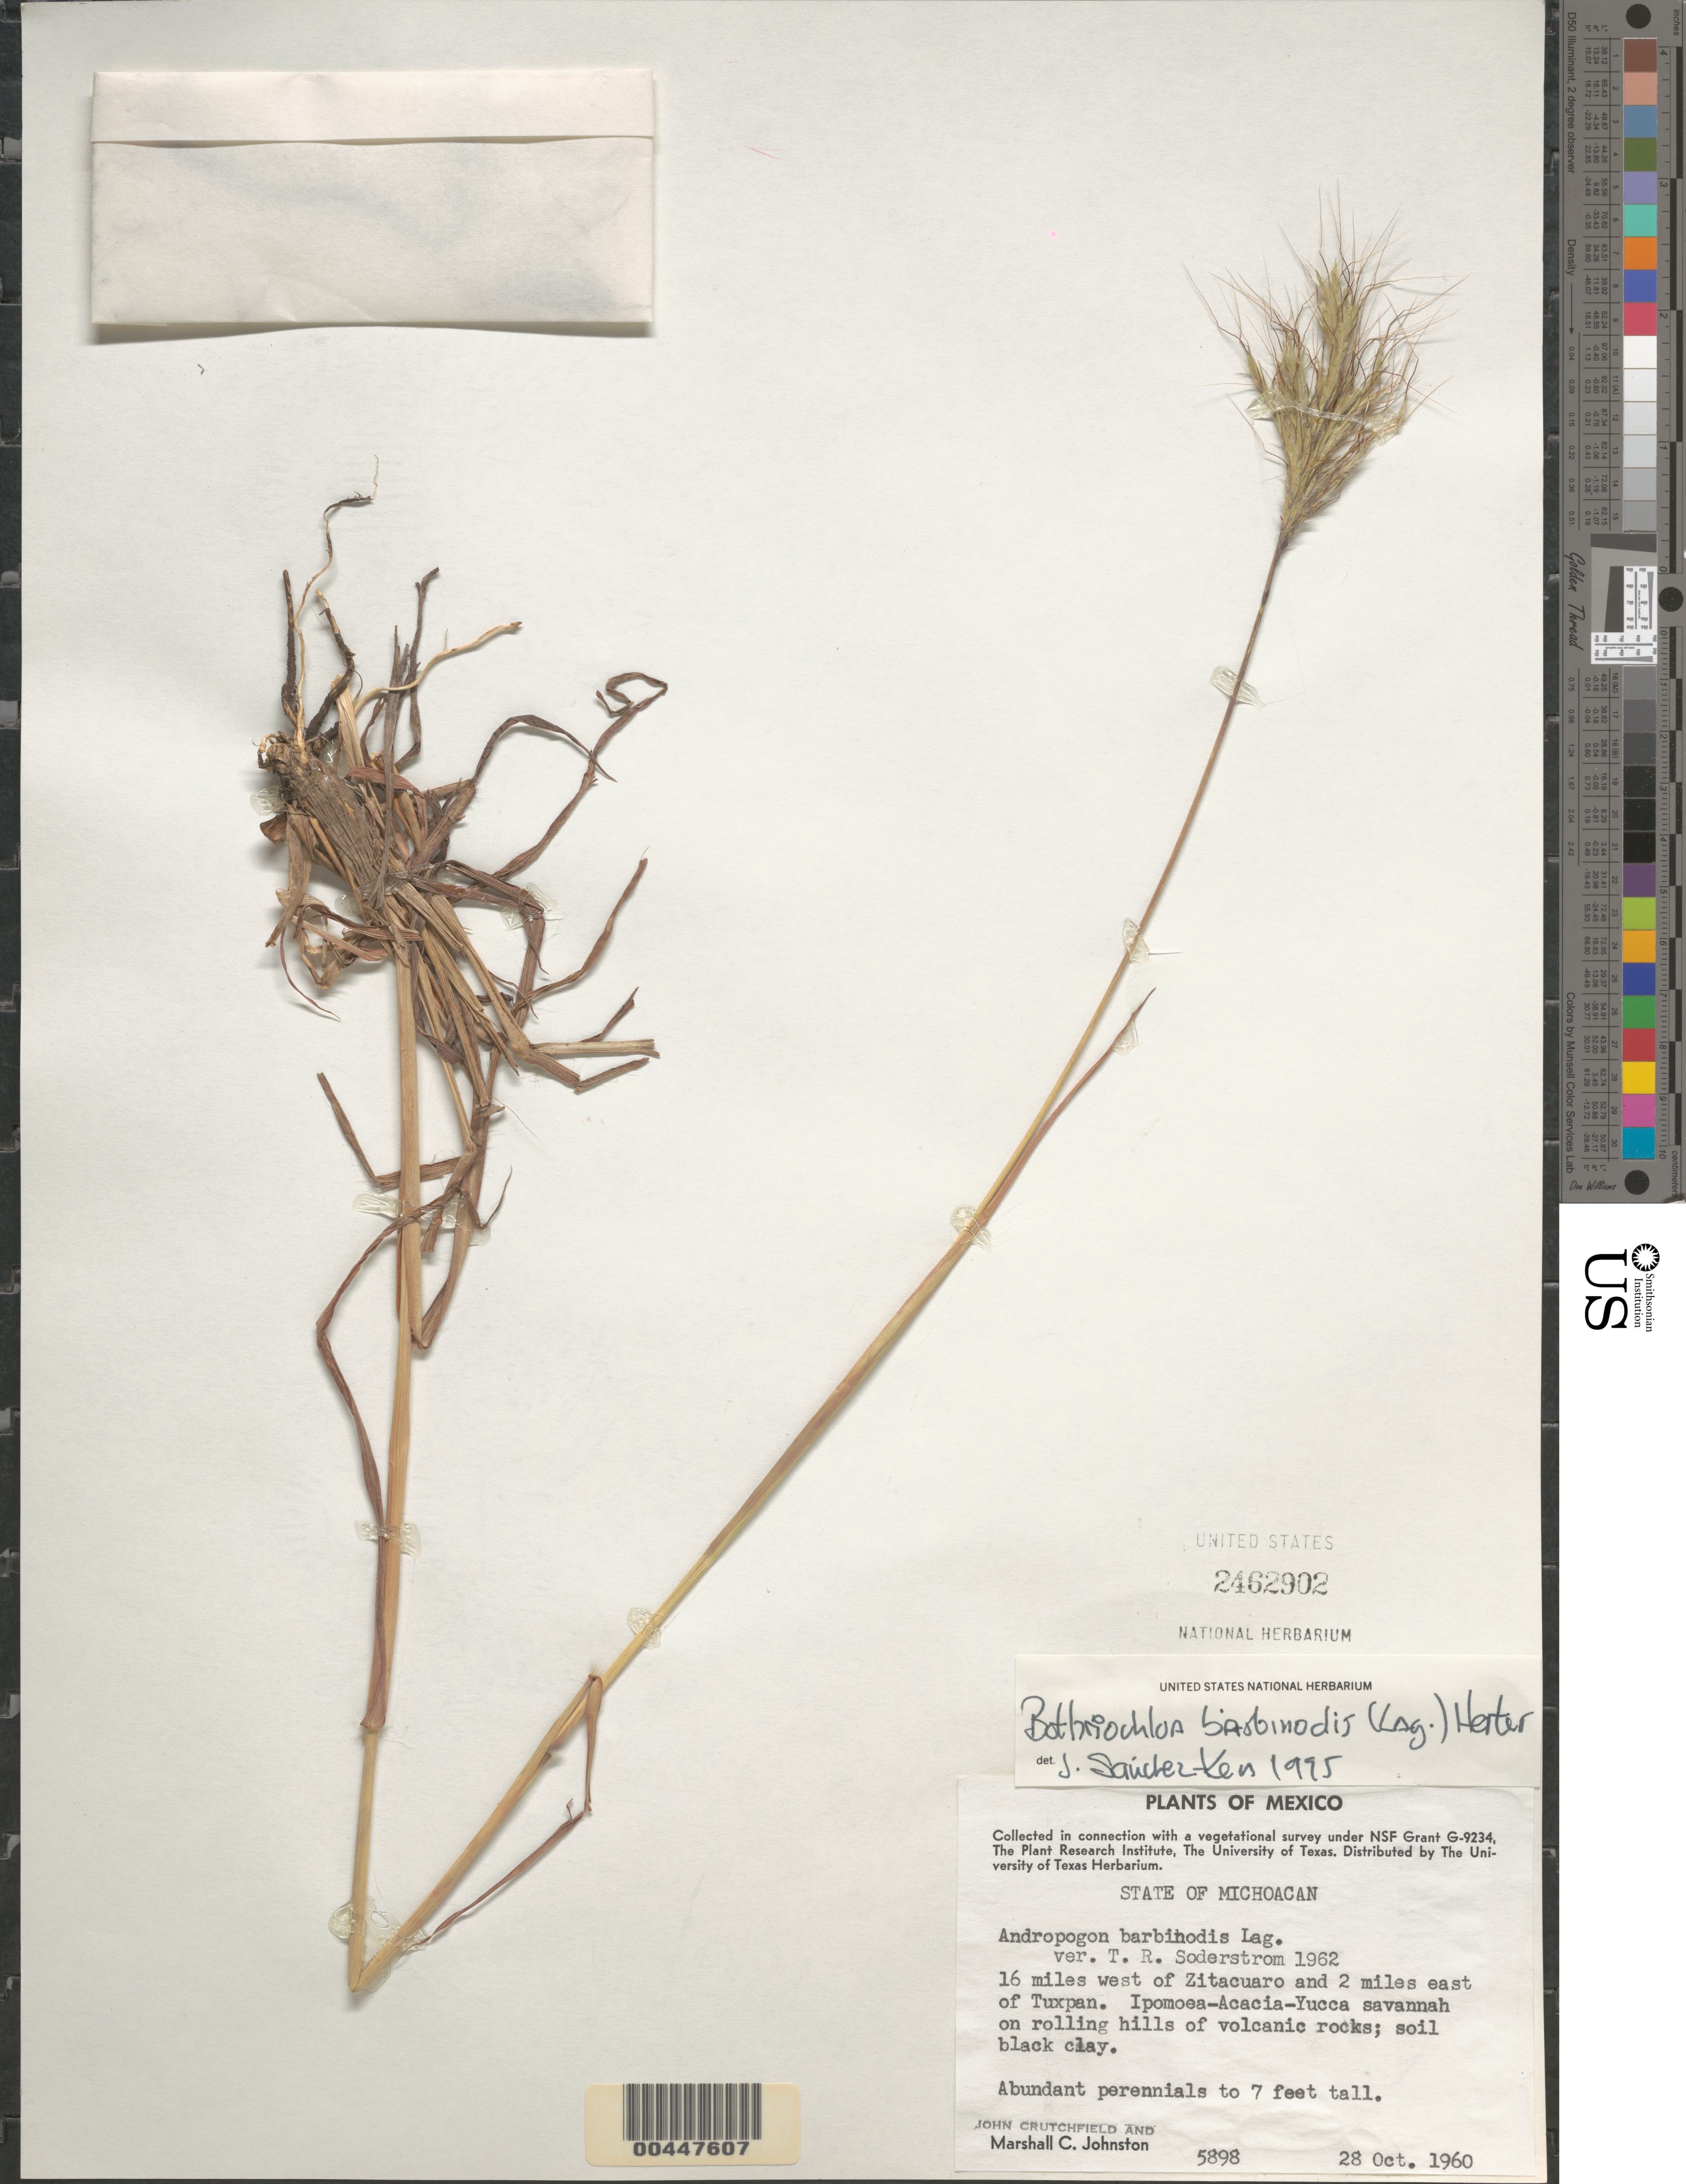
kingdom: Plantae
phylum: Tracheophyta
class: Liliopsida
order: Poales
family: Poaceae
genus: Bothriochloa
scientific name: Bothriochloa barbinodis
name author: (Lag.) Herter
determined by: Sánchez-Ken, J. G.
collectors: J. Crutchfield & M. Johnston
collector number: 5898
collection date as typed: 28 Oct 1960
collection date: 1960-10-28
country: Mexico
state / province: Michoacán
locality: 16 mi W of Zitacuaro and 2 mi E of Tuxpan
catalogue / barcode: US 2462902